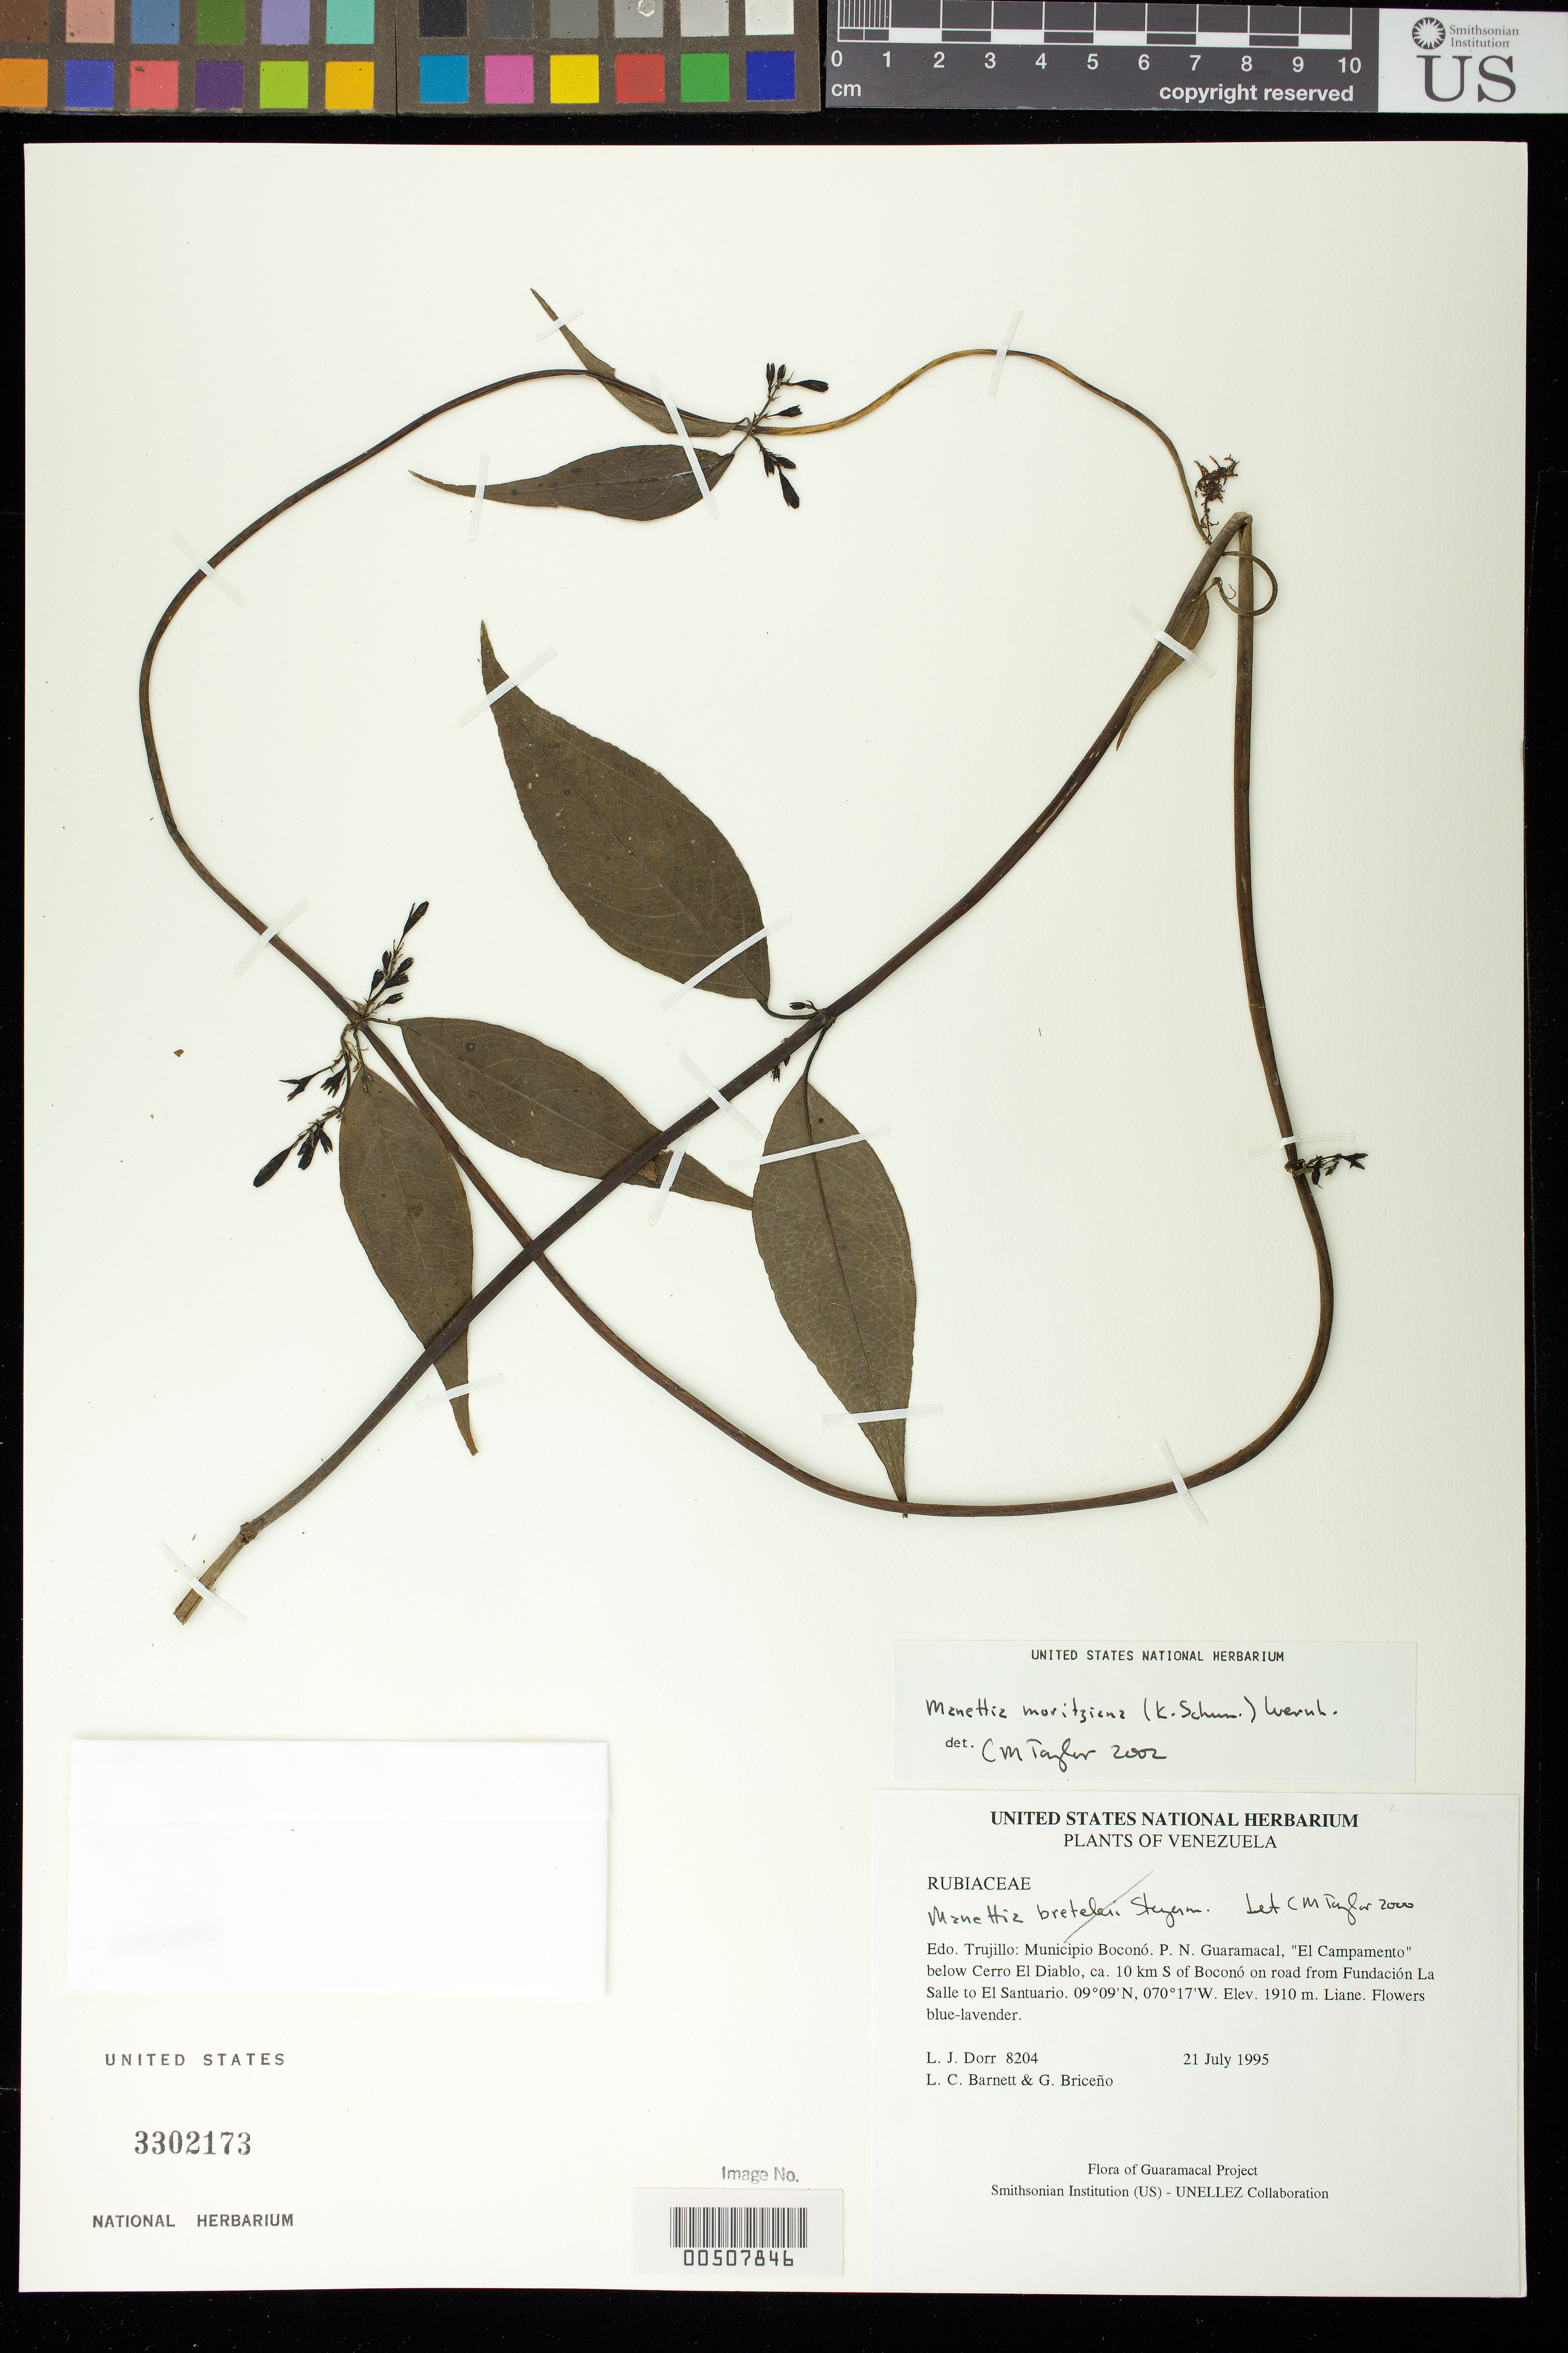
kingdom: Plantae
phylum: Tracheophyta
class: Magnoliopsida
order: Gentianales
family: Rubiaceae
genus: Manettia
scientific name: Manettia breteleri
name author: Steyerm.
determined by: Taylor, Charlotte M.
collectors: L. J. Dorr, L. C. Barnett & G. Briceño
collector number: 8204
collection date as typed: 21 Jul 1995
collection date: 1995-07-21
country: Venezuela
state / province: Trujillo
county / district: Boconó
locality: Parque Nacional Guaramacal, "El Campamento" below Cerro El Diablo, ca. 10 km S of Boconó on road from Fundación La Salle to El Santuario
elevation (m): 1910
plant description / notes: MO, PORT, US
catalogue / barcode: US 3302173